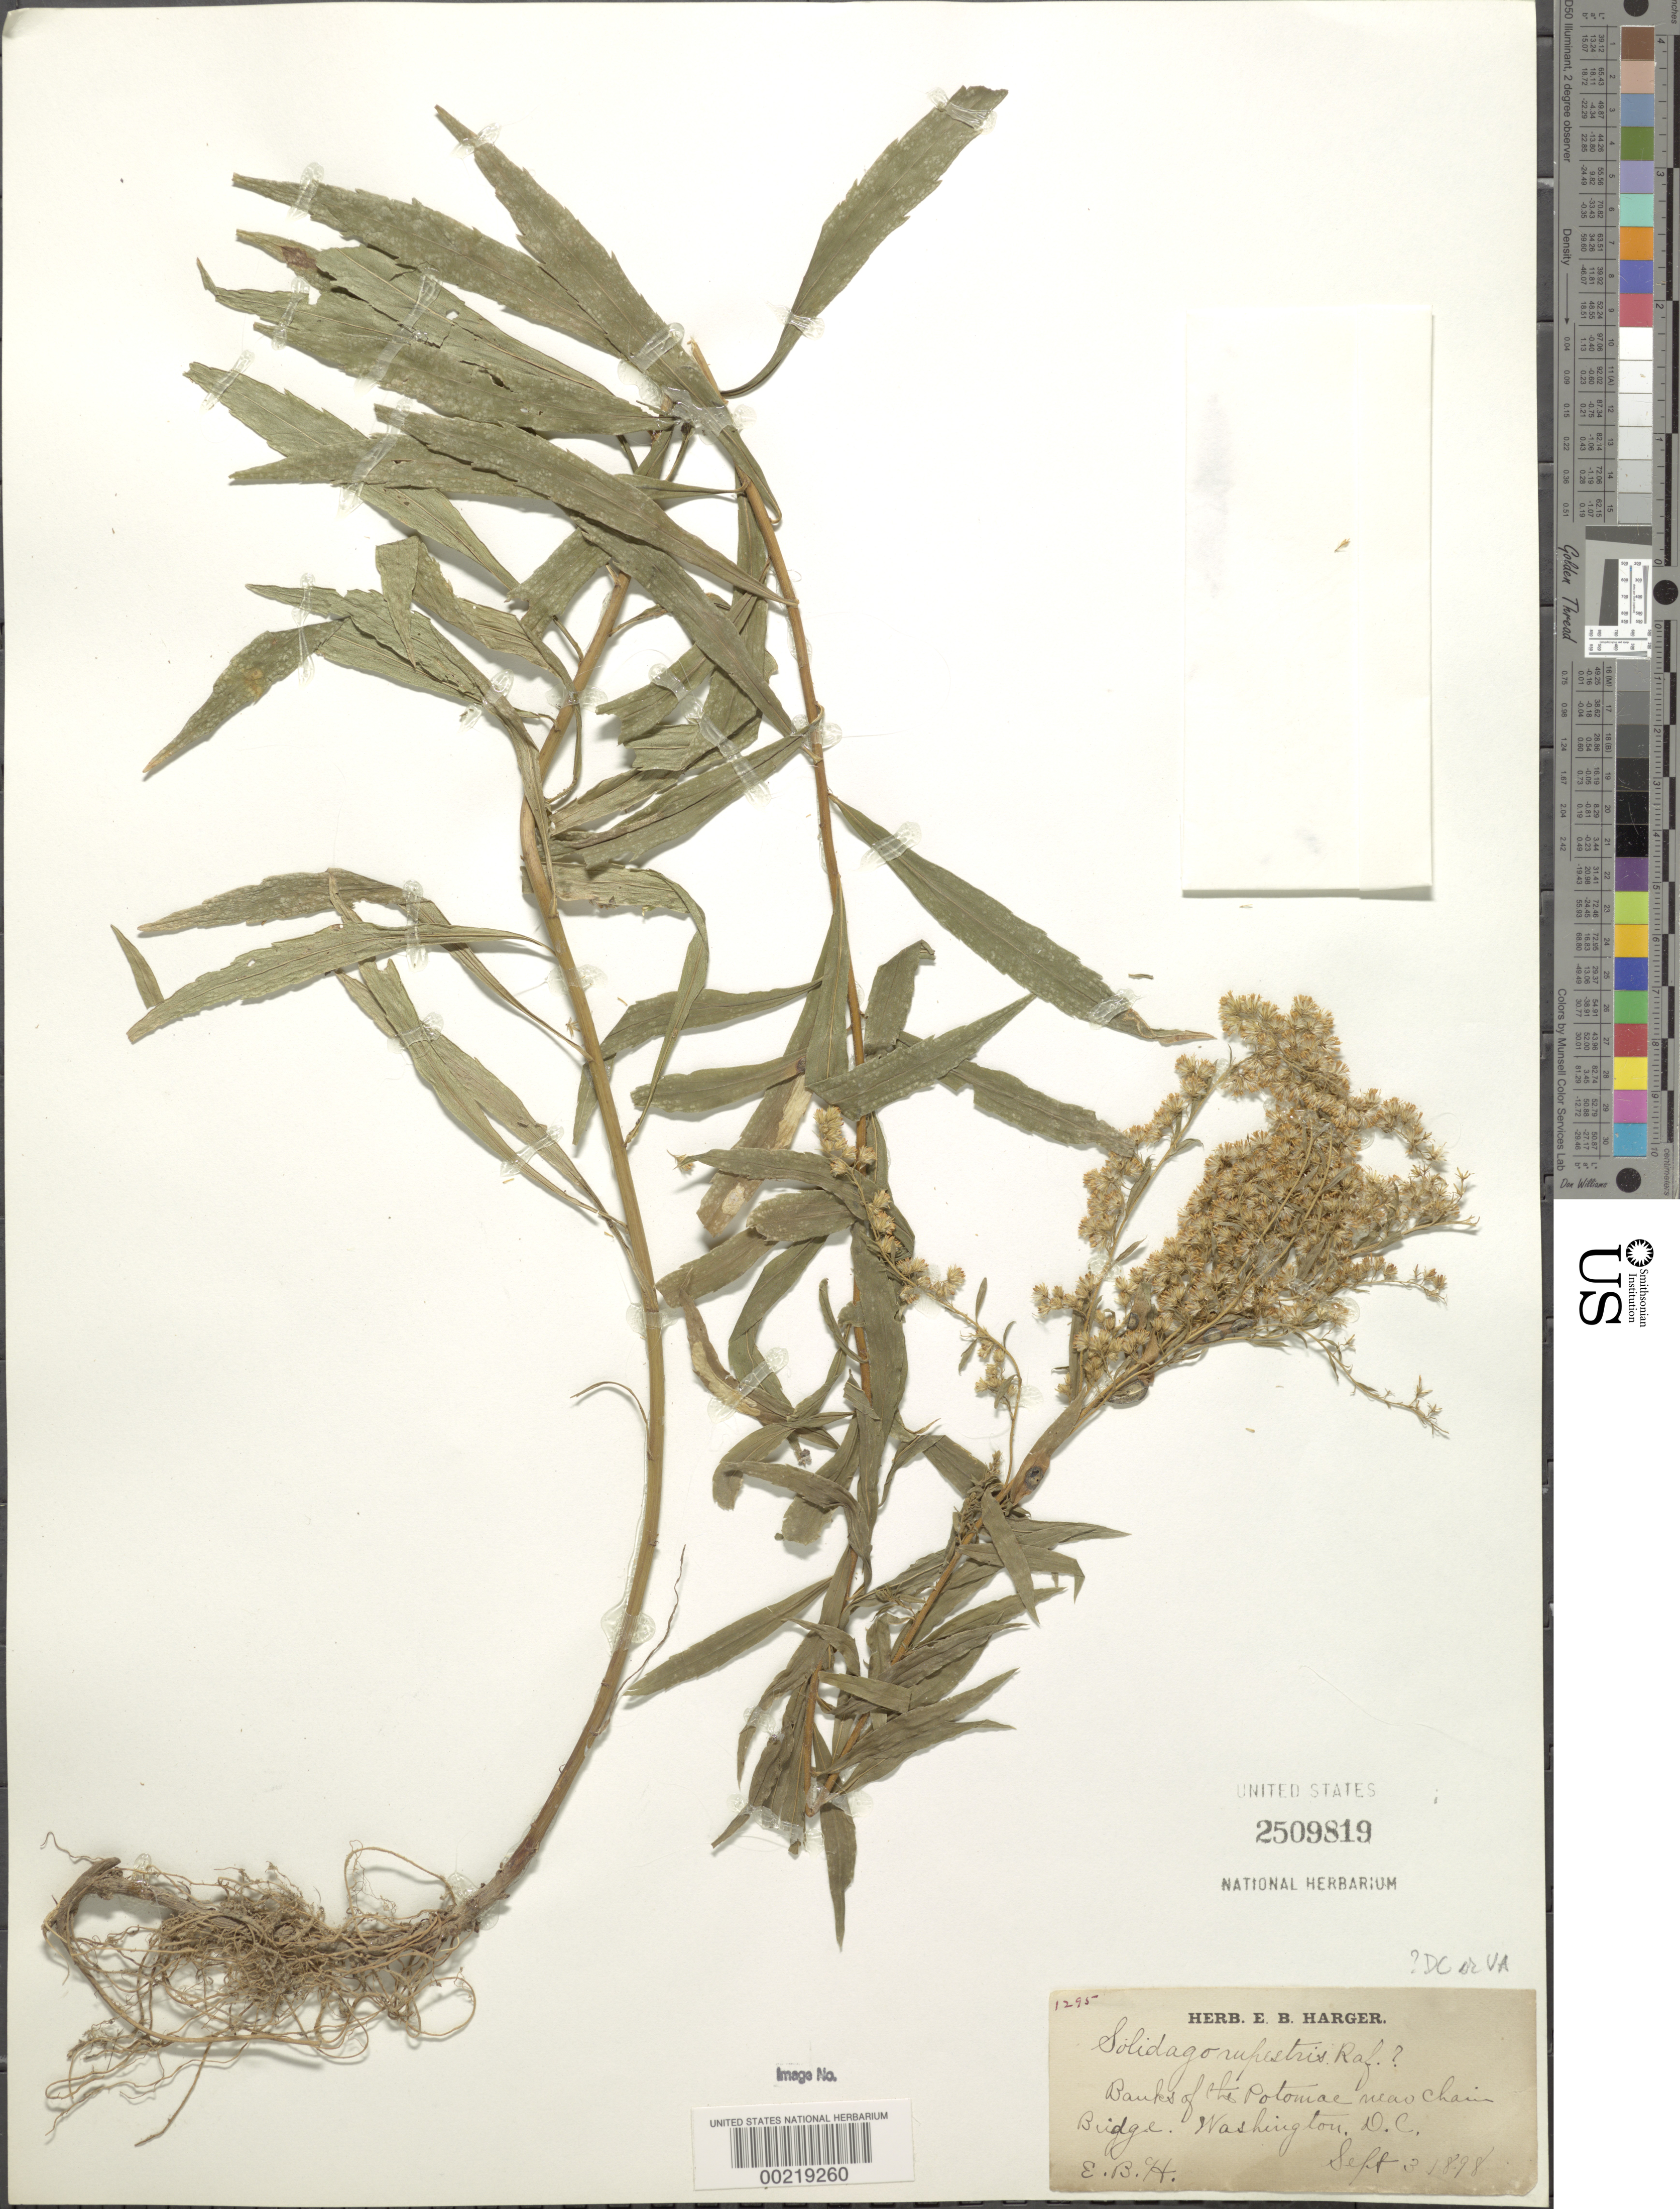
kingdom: Plantae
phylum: Tracheophyta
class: Magnoliopsida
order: Asterales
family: Asteraceae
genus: Solidago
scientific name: Solidago rupestris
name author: Raf.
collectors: E. B. Harger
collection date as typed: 03 Sep 1898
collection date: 1898-09-03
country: United States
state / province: Virginia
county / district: Arlington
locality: Near Chain Bridge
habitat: River banks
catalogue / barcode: US 2509819